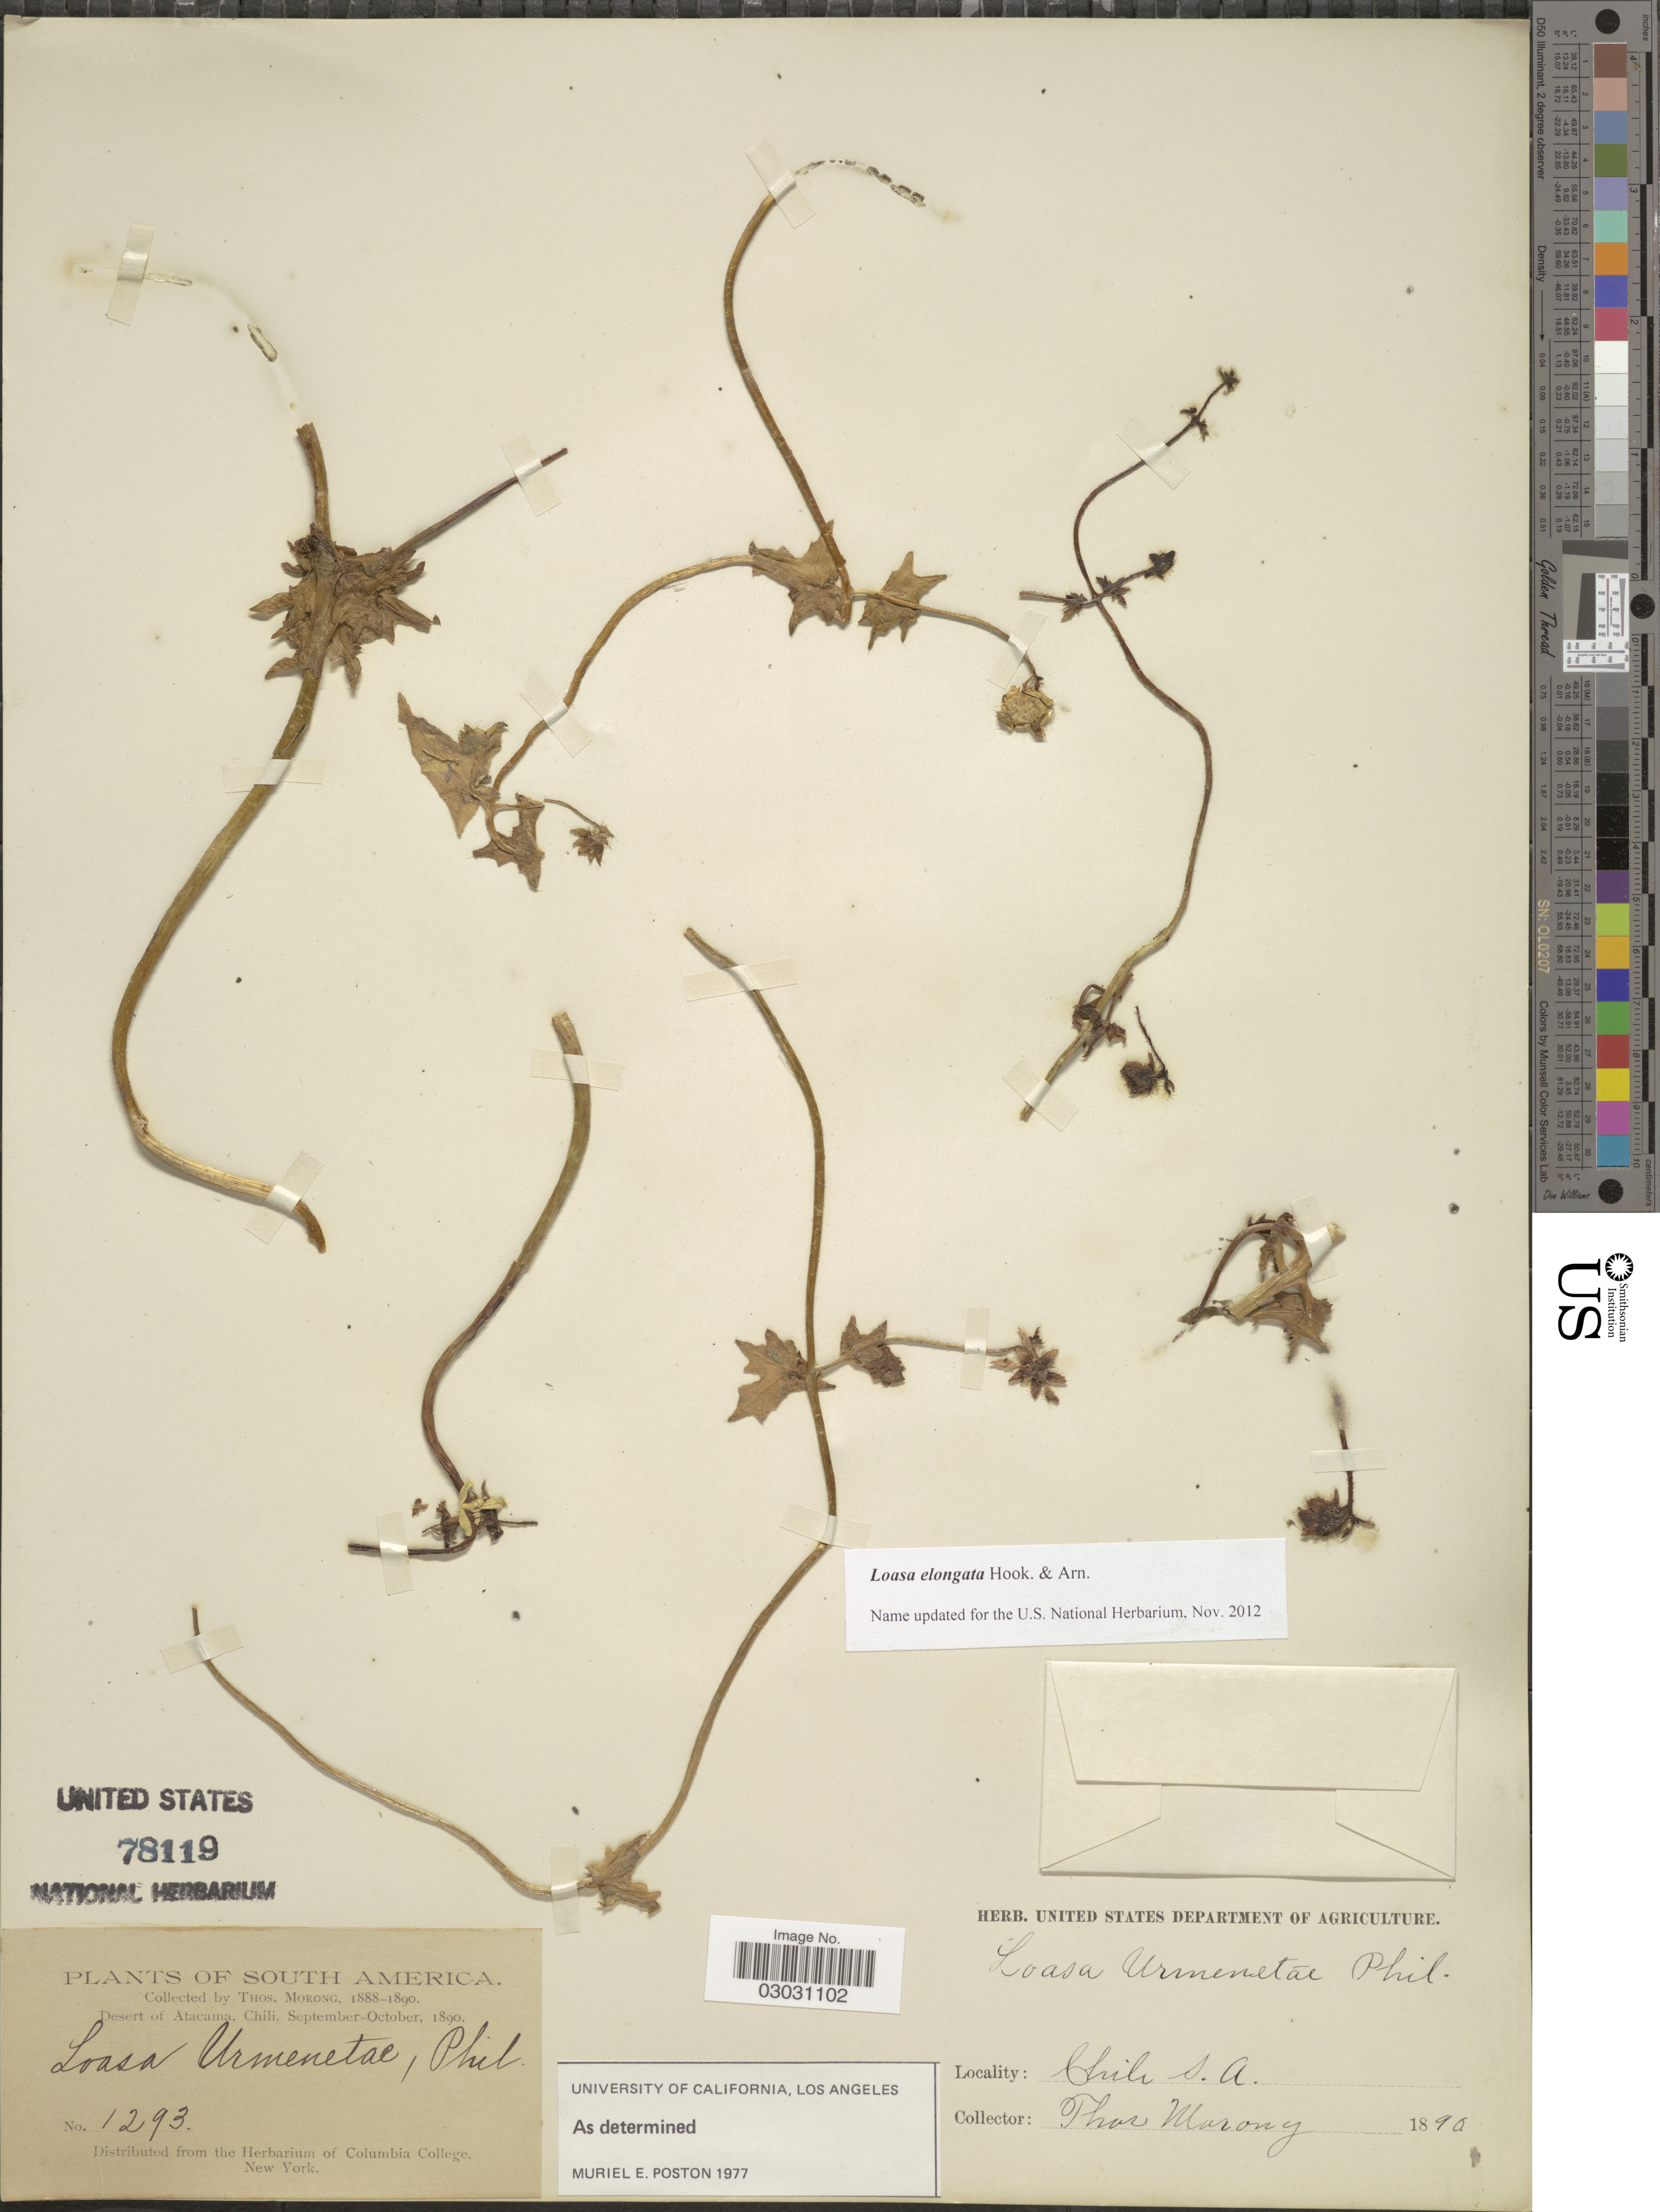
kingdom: Plantae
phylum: Tracheophyta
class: Magnoliopsida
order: Cornales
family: Loasaceae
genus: Loasa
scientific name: Loasa elongata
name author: Hook. & Arn.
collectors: ex herb. T. Morong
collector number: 1293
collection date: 1888/1890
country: Chile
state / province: Atacama (III)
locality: Desert of Atacama, Chili.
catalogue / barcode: US 78119